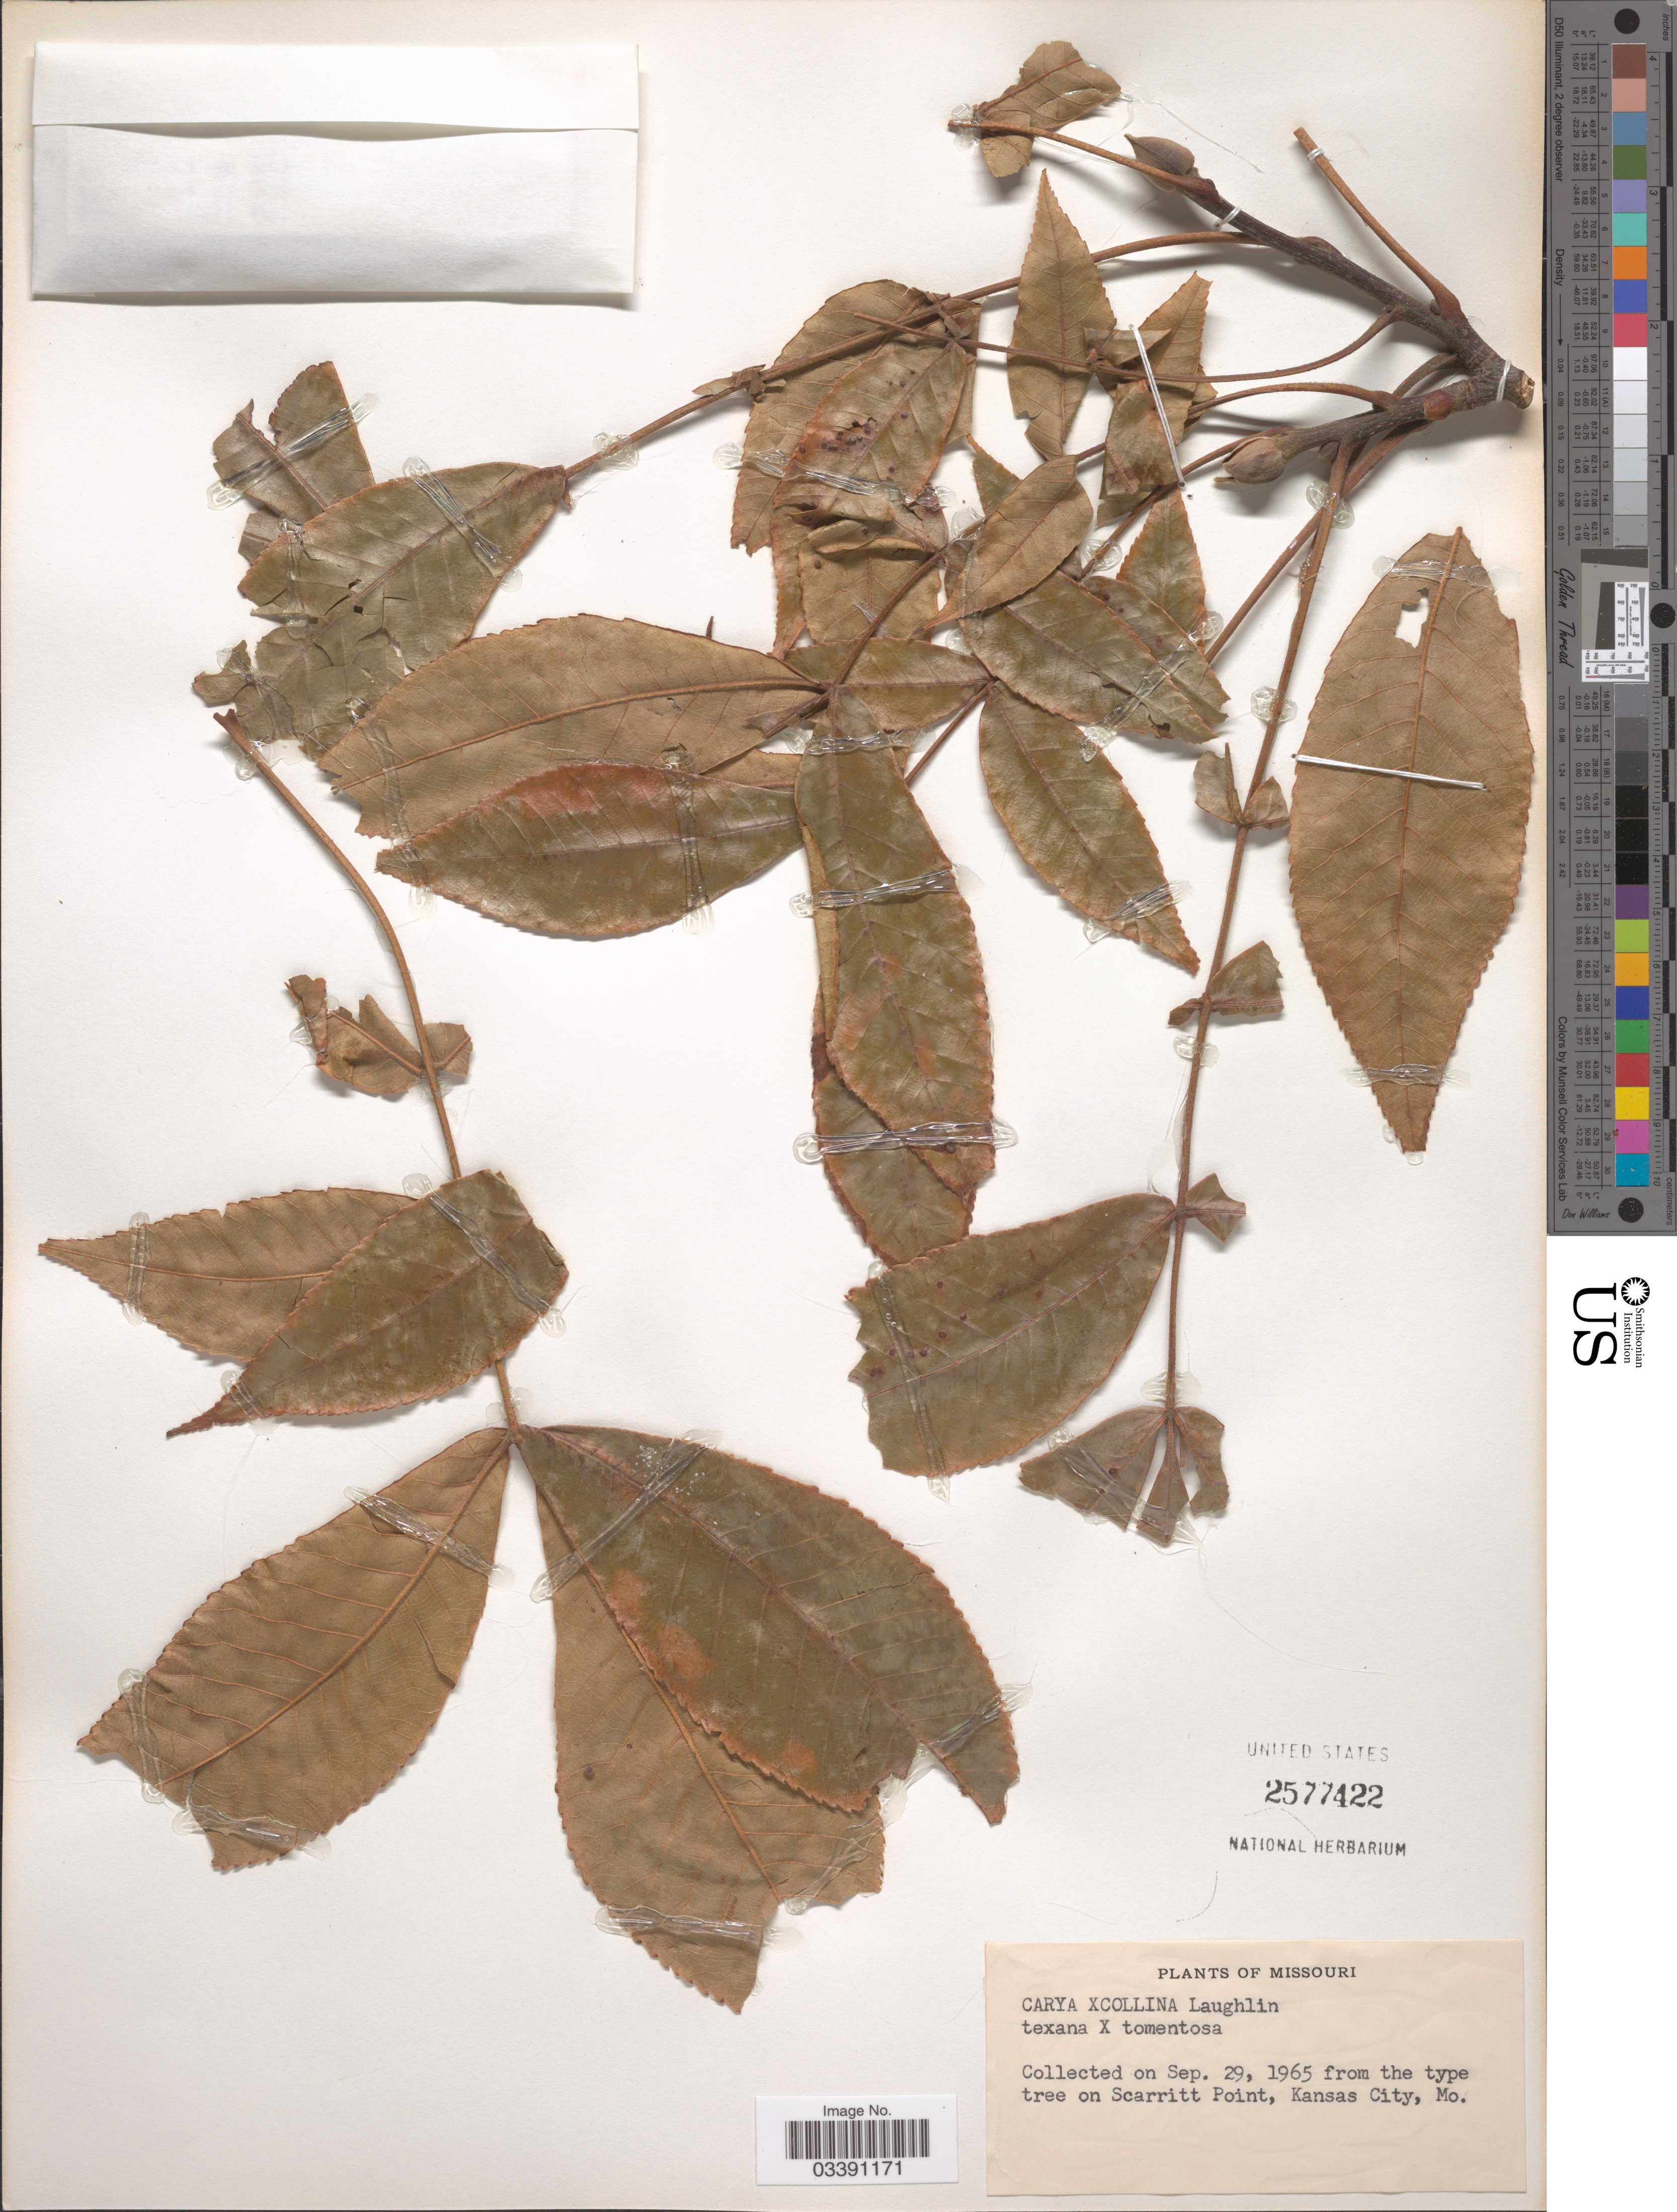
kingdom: Plantae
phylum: Tracheophyta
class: Magnoliopsida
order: Fagales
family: Juglandaceae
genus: Carya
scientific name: Carya x collina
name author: Laughlin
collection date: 1965-09-29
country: United States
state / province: Missouri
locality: On Scarritt Point, Kansas City.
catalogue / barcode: US 2577422